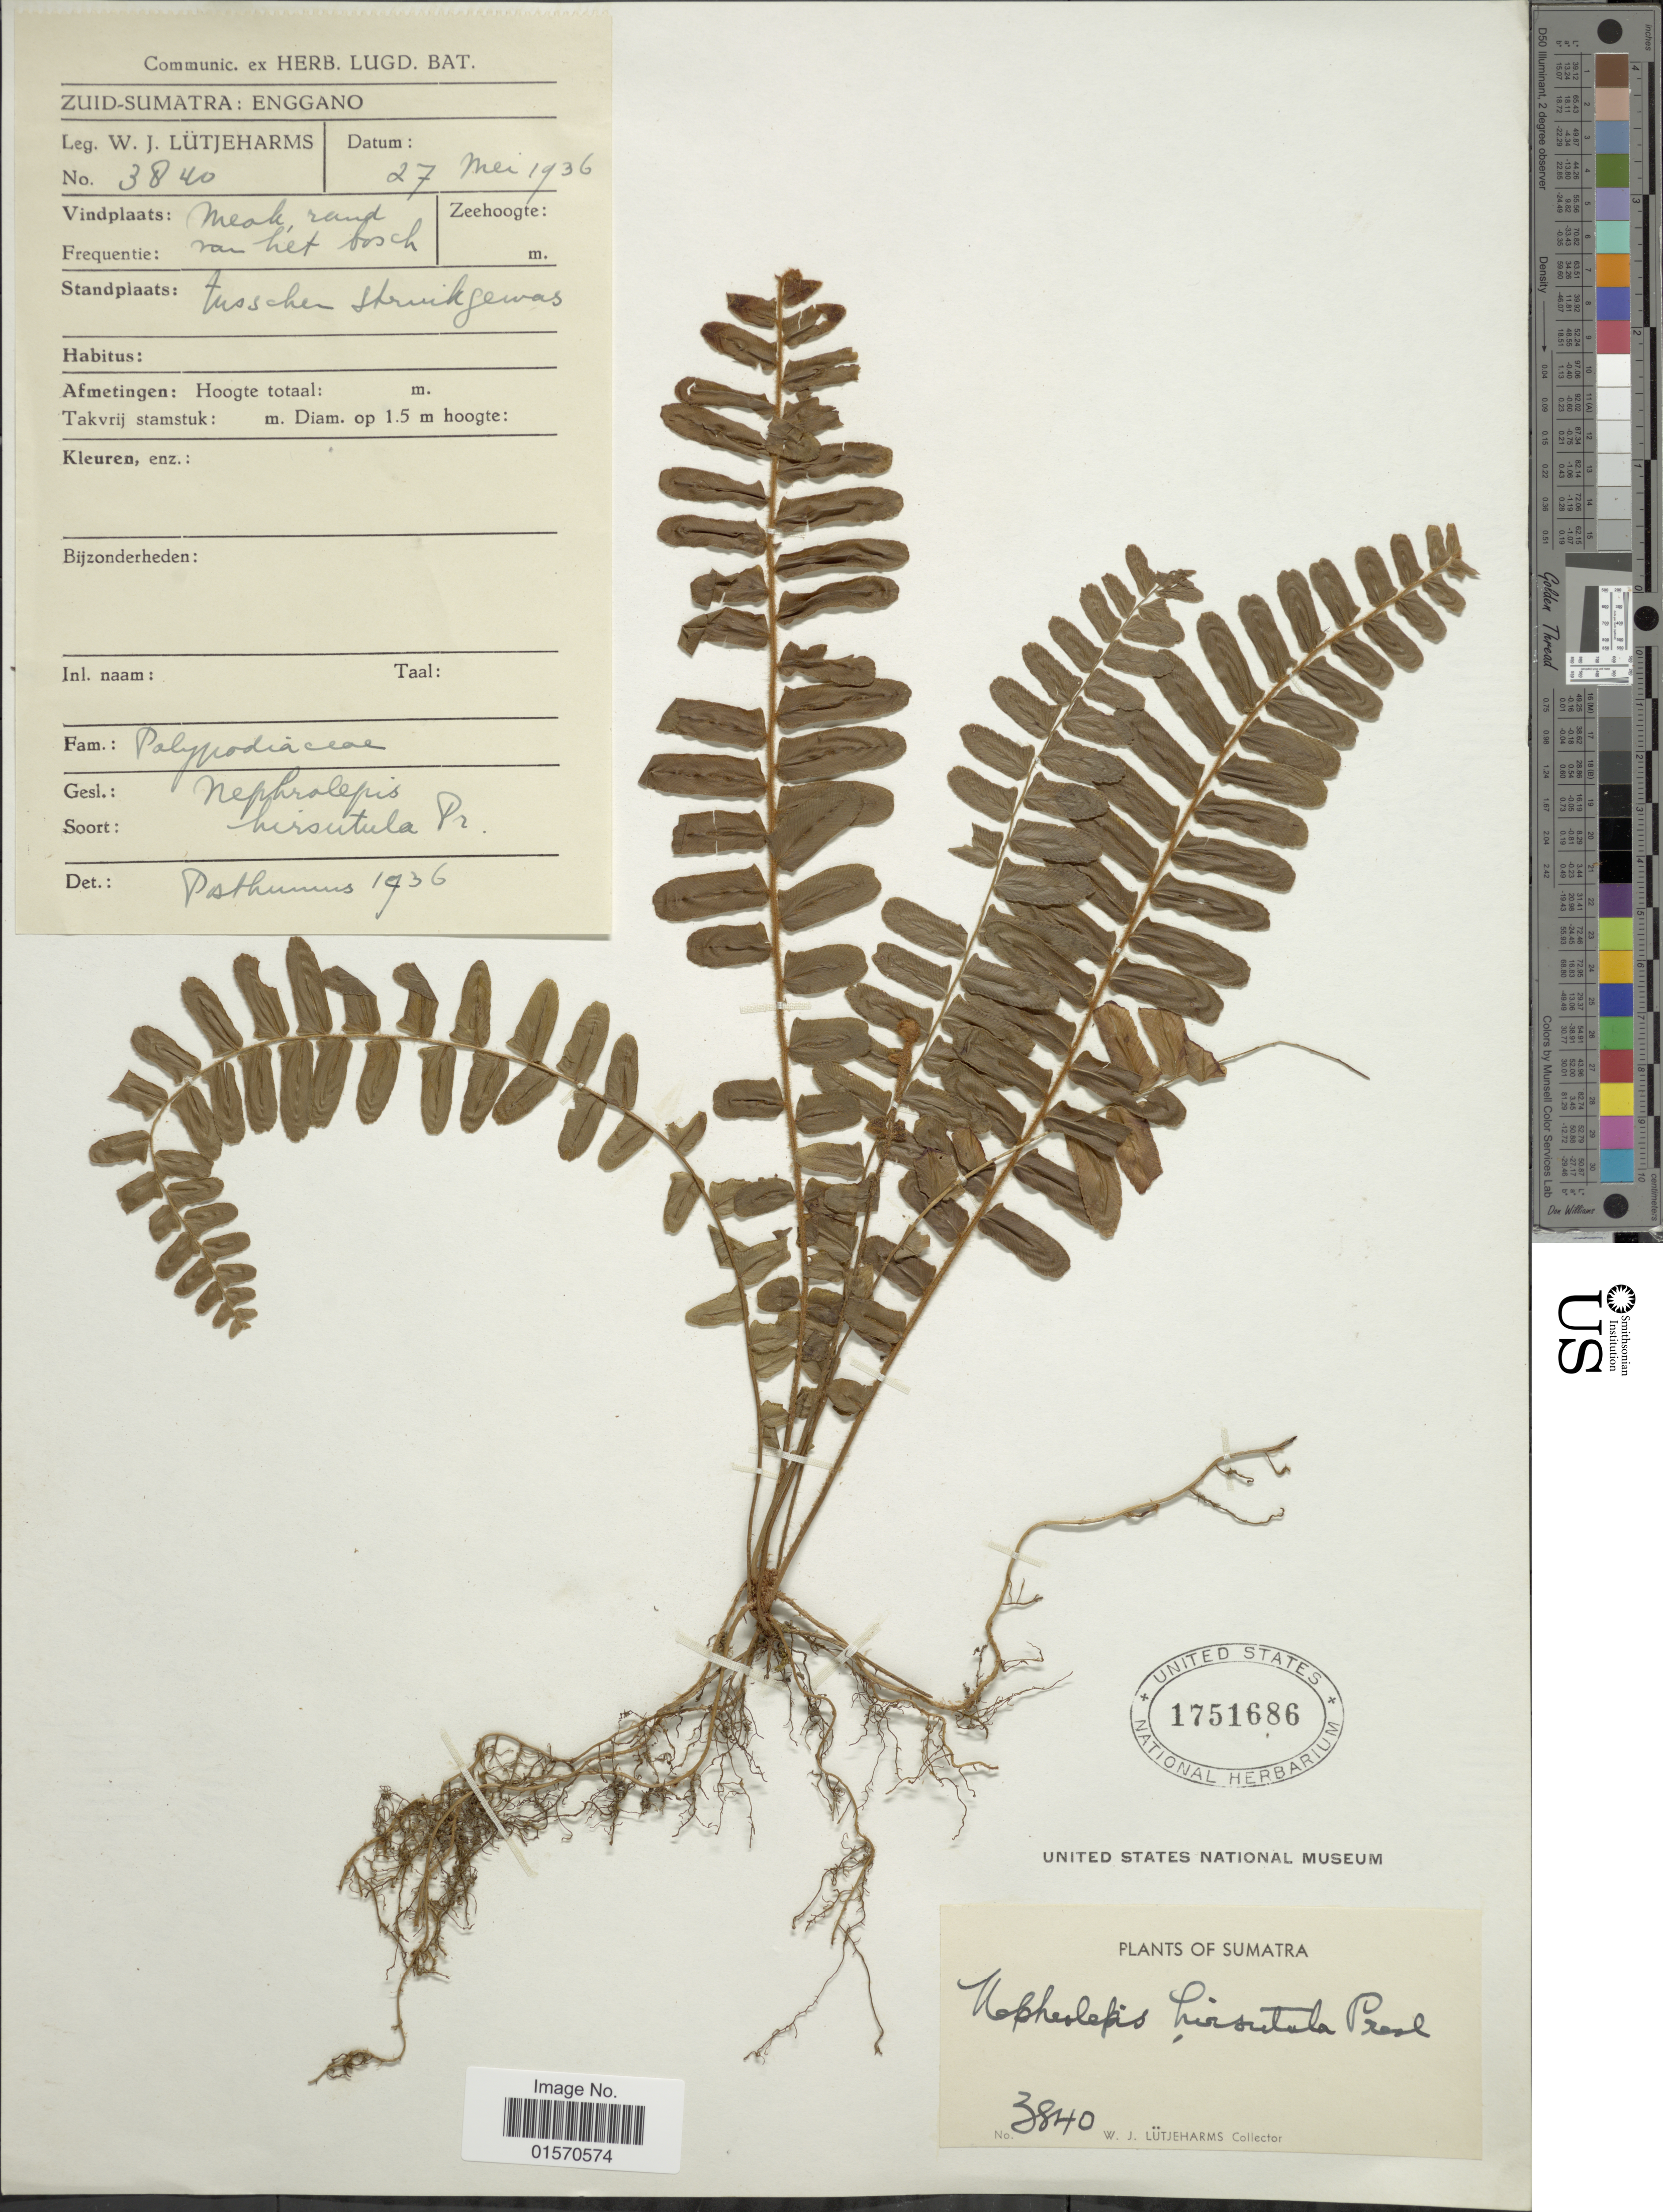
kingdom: Plantae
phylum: Tracheophyta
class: Polypodiopsida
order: Polypodiales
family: Nephrolepidaceae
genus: Nephrolepis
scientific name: Nephrolepis hirsutula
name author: (G. Forst.) C. Presl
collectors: W. Lütjeharms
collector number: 3840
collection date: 1936-05-27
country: Indonesia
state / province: Sumatra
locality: Zuid-Sumatra: Eggano. Meak, rand van het bosch [interpreted]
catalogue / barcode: US 1751686